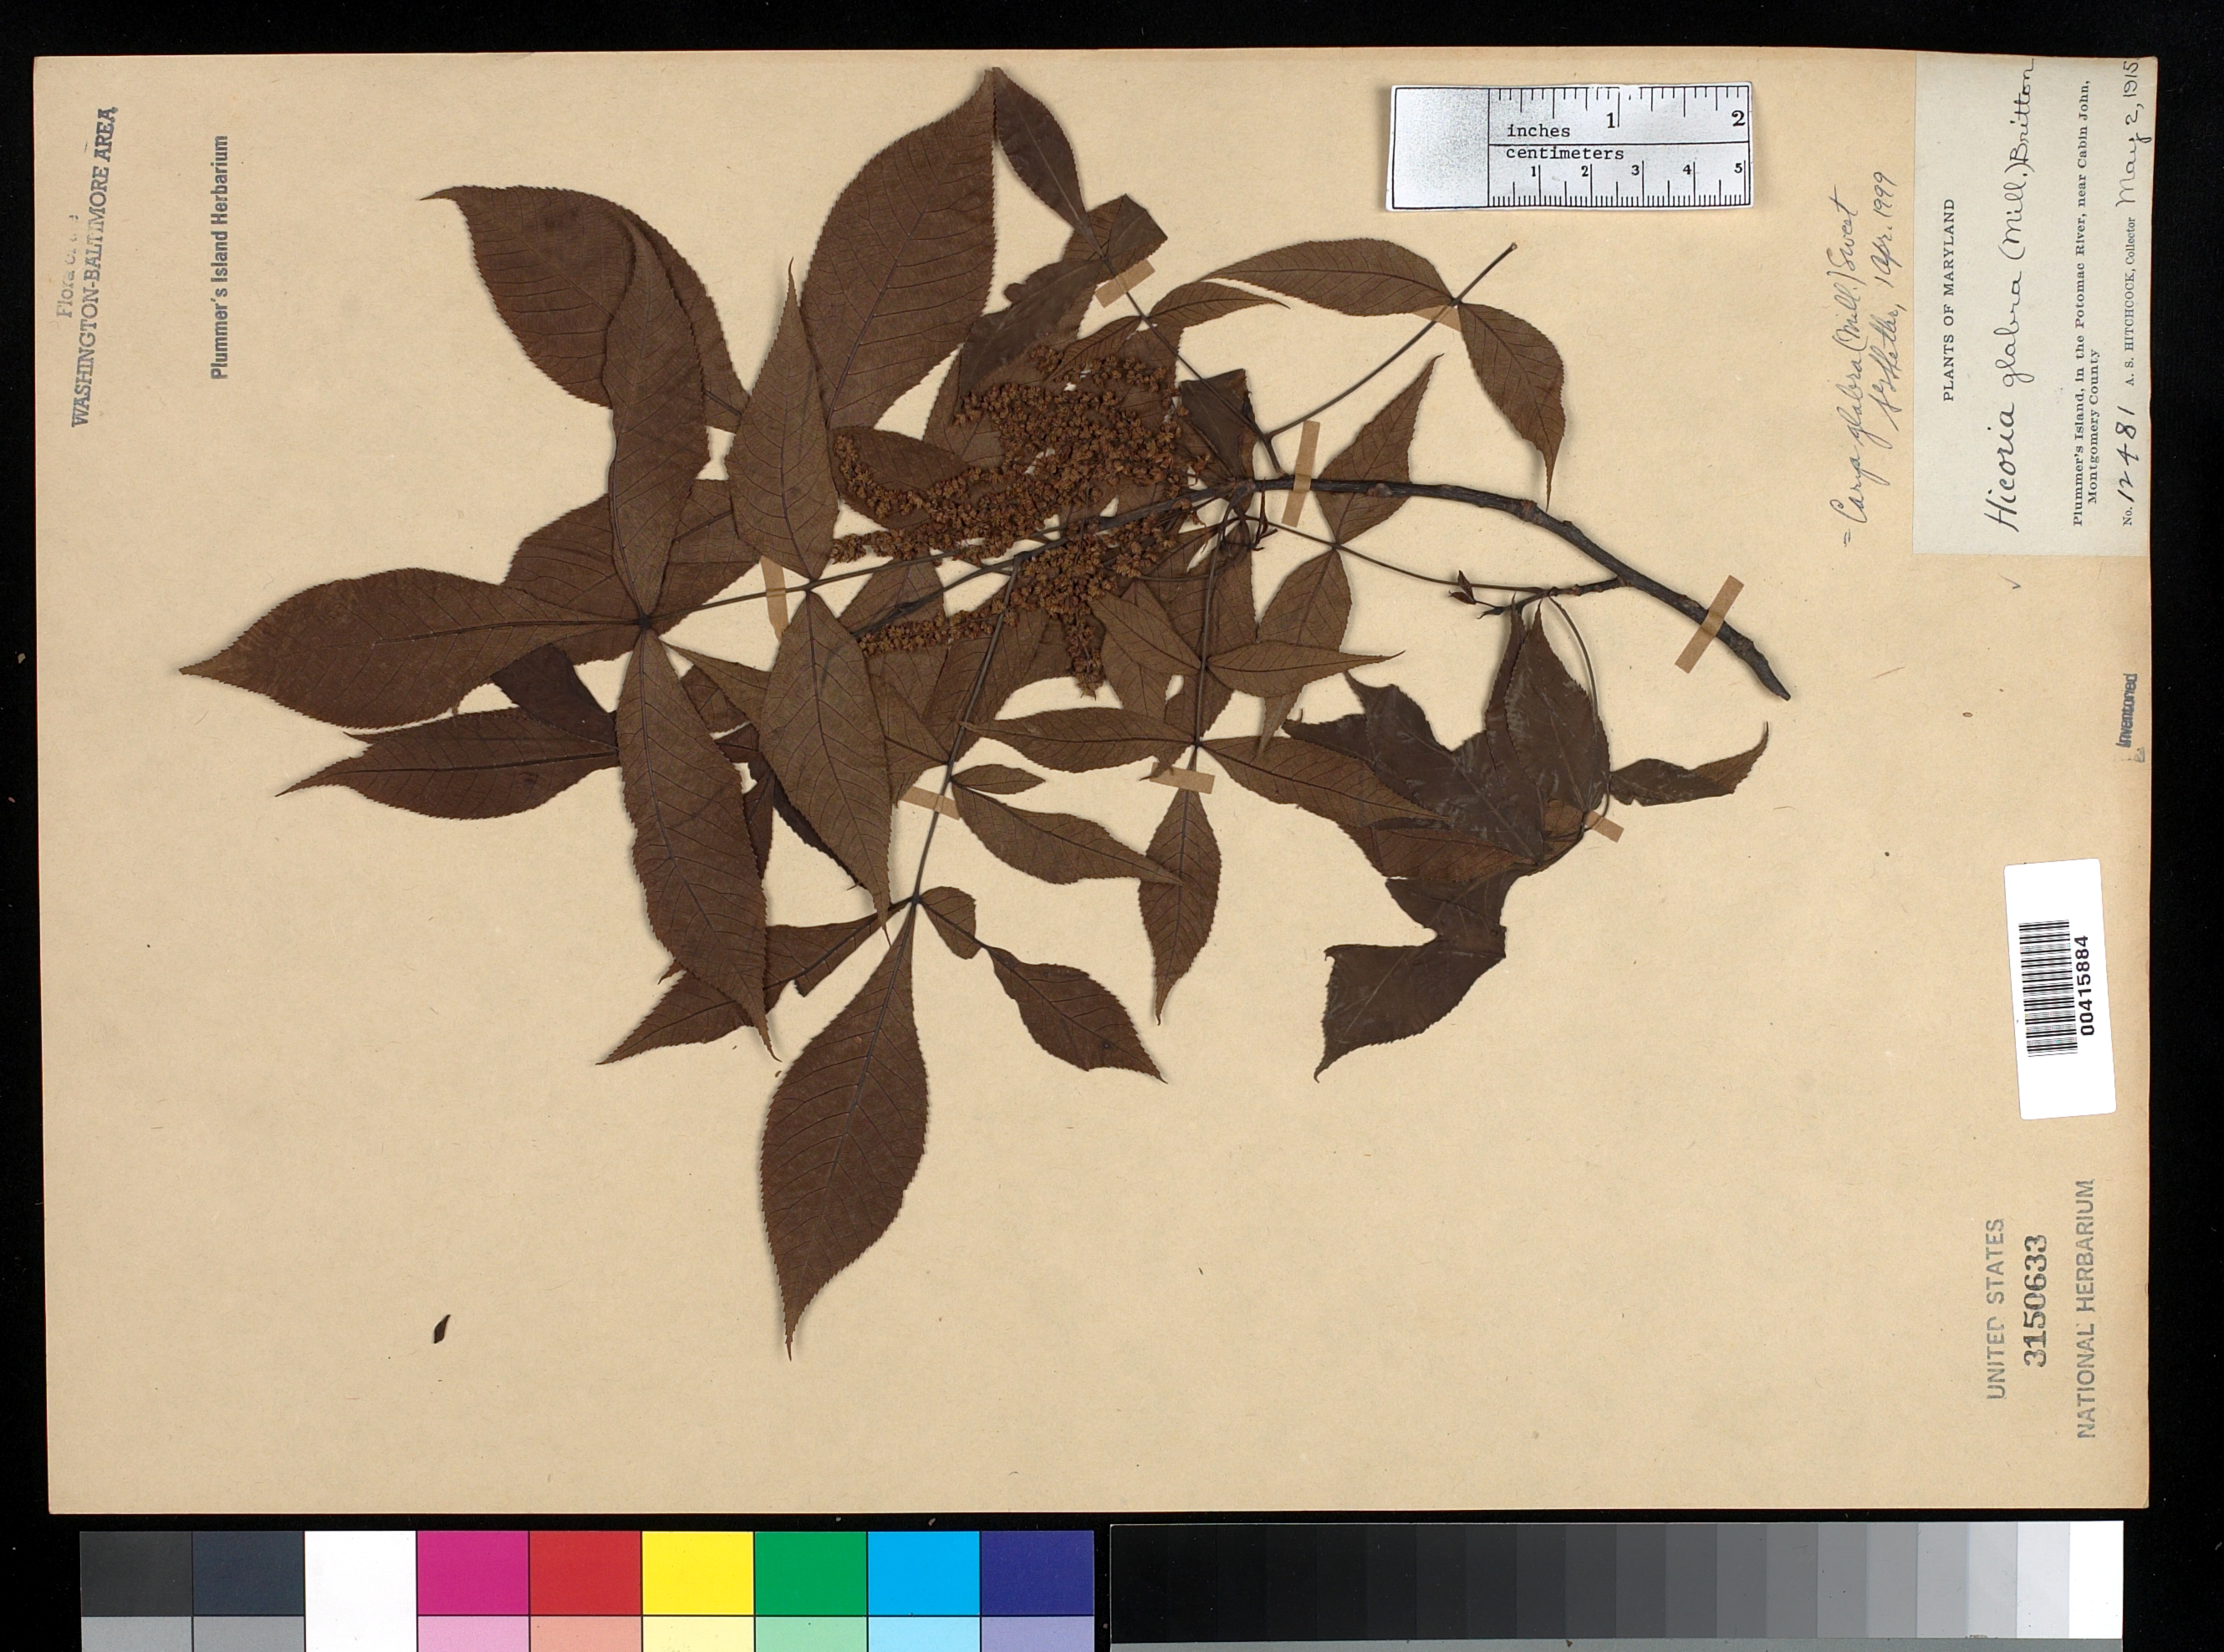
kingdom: Plantae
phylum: Tracheophyta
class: Magnoliopsida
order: Fagales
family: Juglandaceae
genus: Carya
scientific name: Carya glabra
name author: (Mill.) Sweet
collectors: A. S. Hitchcock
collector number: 12481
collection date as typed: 02 May 1915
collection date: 1915-05-02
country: United States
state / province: Maryland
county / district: Montgomery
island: Plummers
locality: Plummer's Island C. & O. Canal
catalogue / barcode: US 3150633